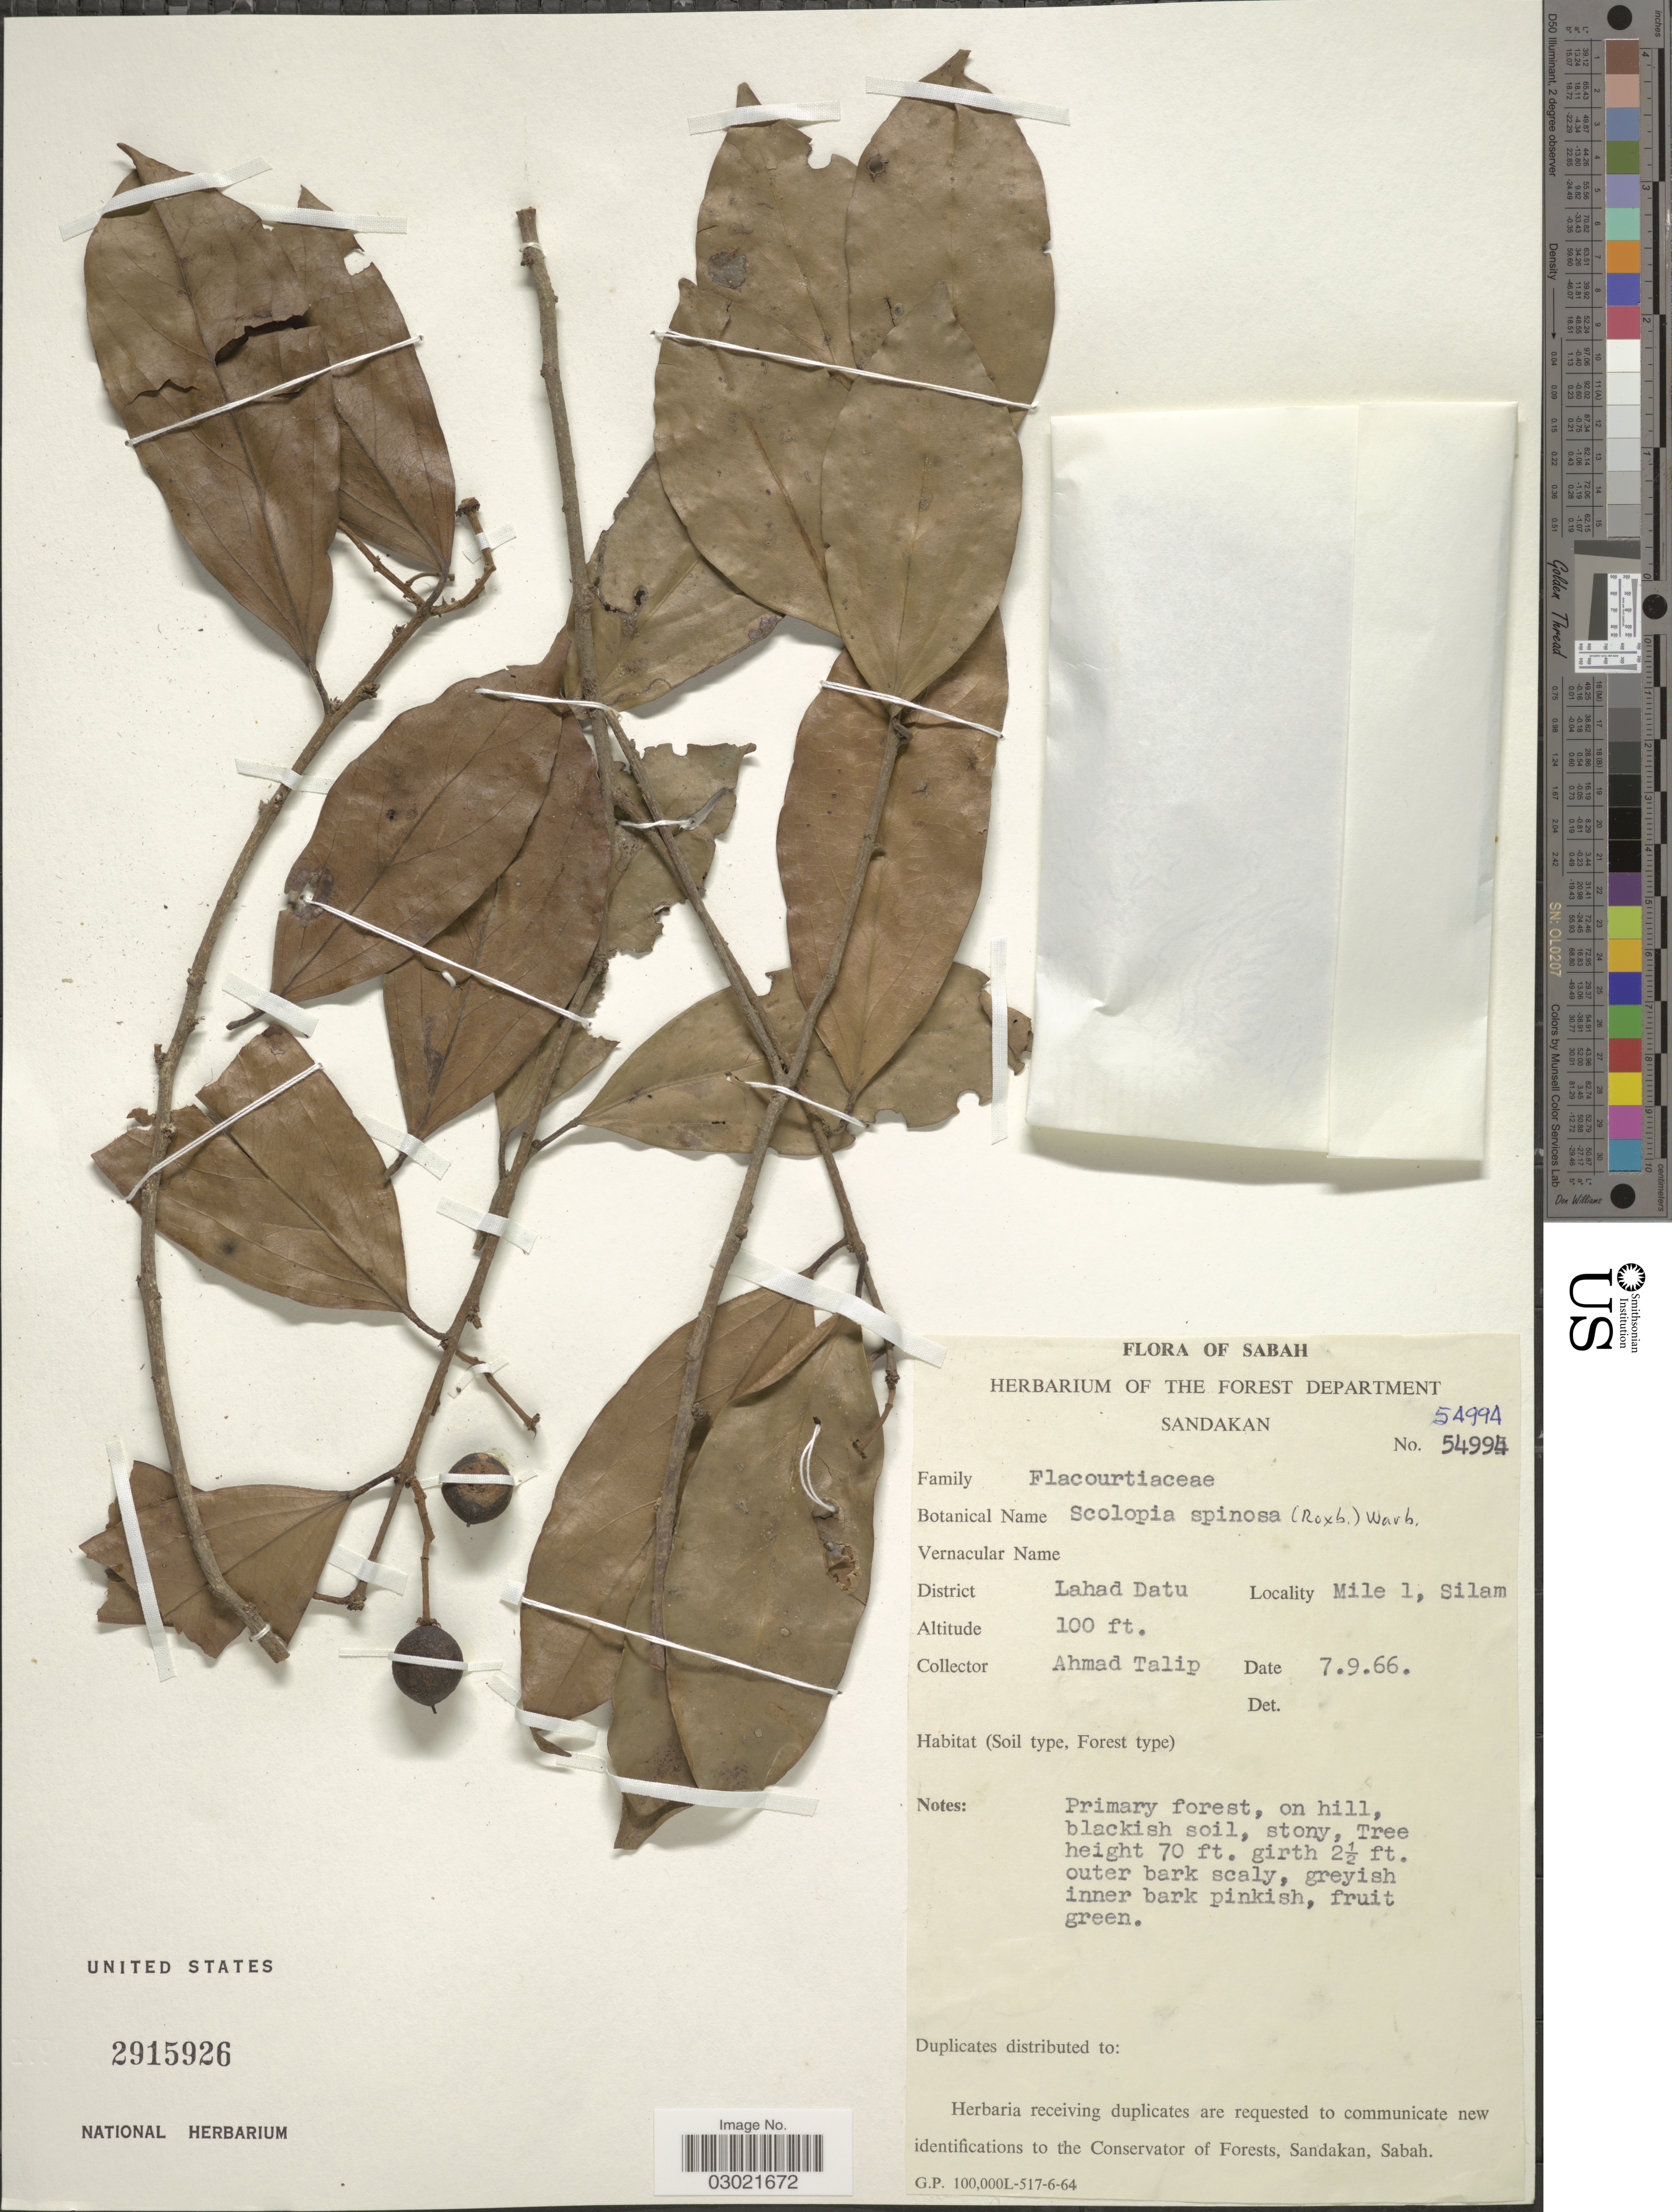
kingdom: Plantae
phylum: Tracheophyta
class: Magnoliopsida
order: Malpighiales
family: Salicaceae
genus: Scolopia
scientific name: Scolopia spinosa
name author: (Roxb.) Warb.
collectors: A. Talip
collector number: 54994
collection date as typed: Transcribed d/m/y: 7/9/66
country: Malaysia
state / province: Sabah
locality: District Lahad Datu. Mile 1, Silam.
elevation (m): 30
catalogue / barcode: US 2915926